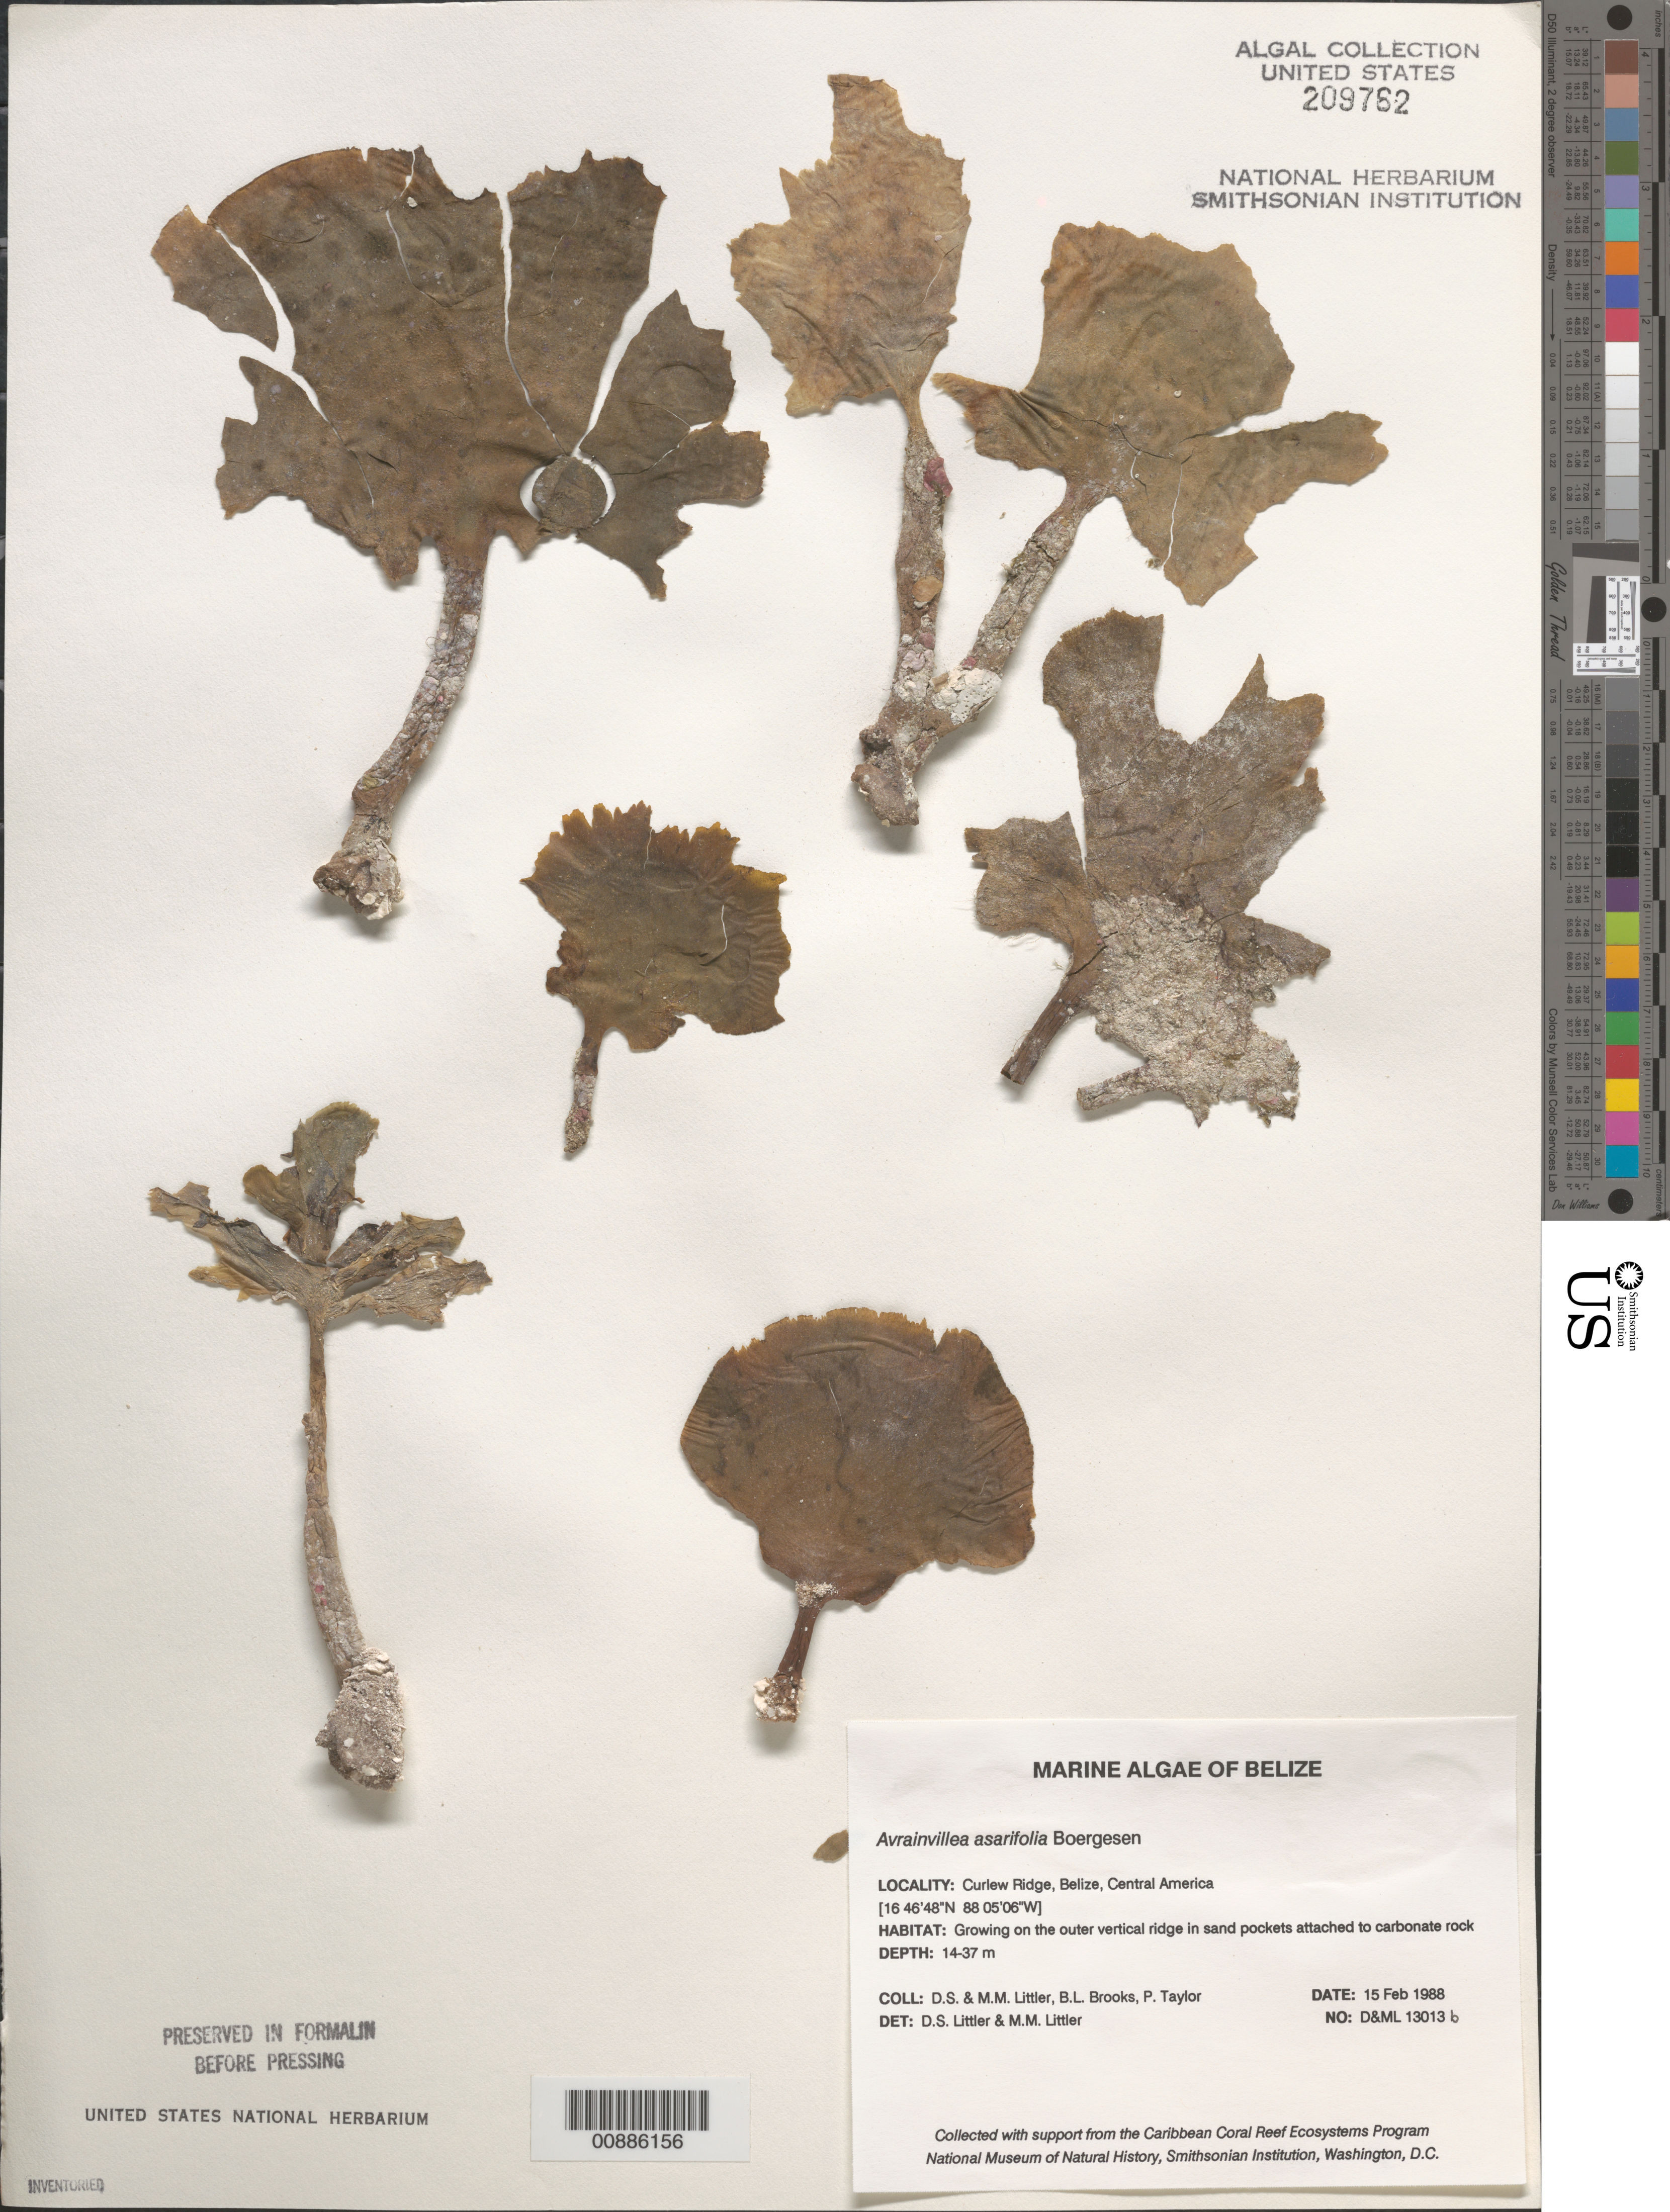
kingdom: Plantae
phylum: Chlorophyta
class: Ulvophyceae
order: Bryopsidales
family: Dichotomosiphonaceae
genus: Avrainvillea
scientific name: Avrainvillea asarifolia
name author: Børgesen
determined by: Littler, D. S.; Littler, M. M.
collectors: D. S. Littler, M. M. Littler, B. Brooks & P. R. Taylor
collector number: D&ML 13013b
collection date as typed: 15 Feb 1988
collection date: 1988-02-15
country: Belize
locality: Curlew Ridge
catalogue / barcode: US 209762